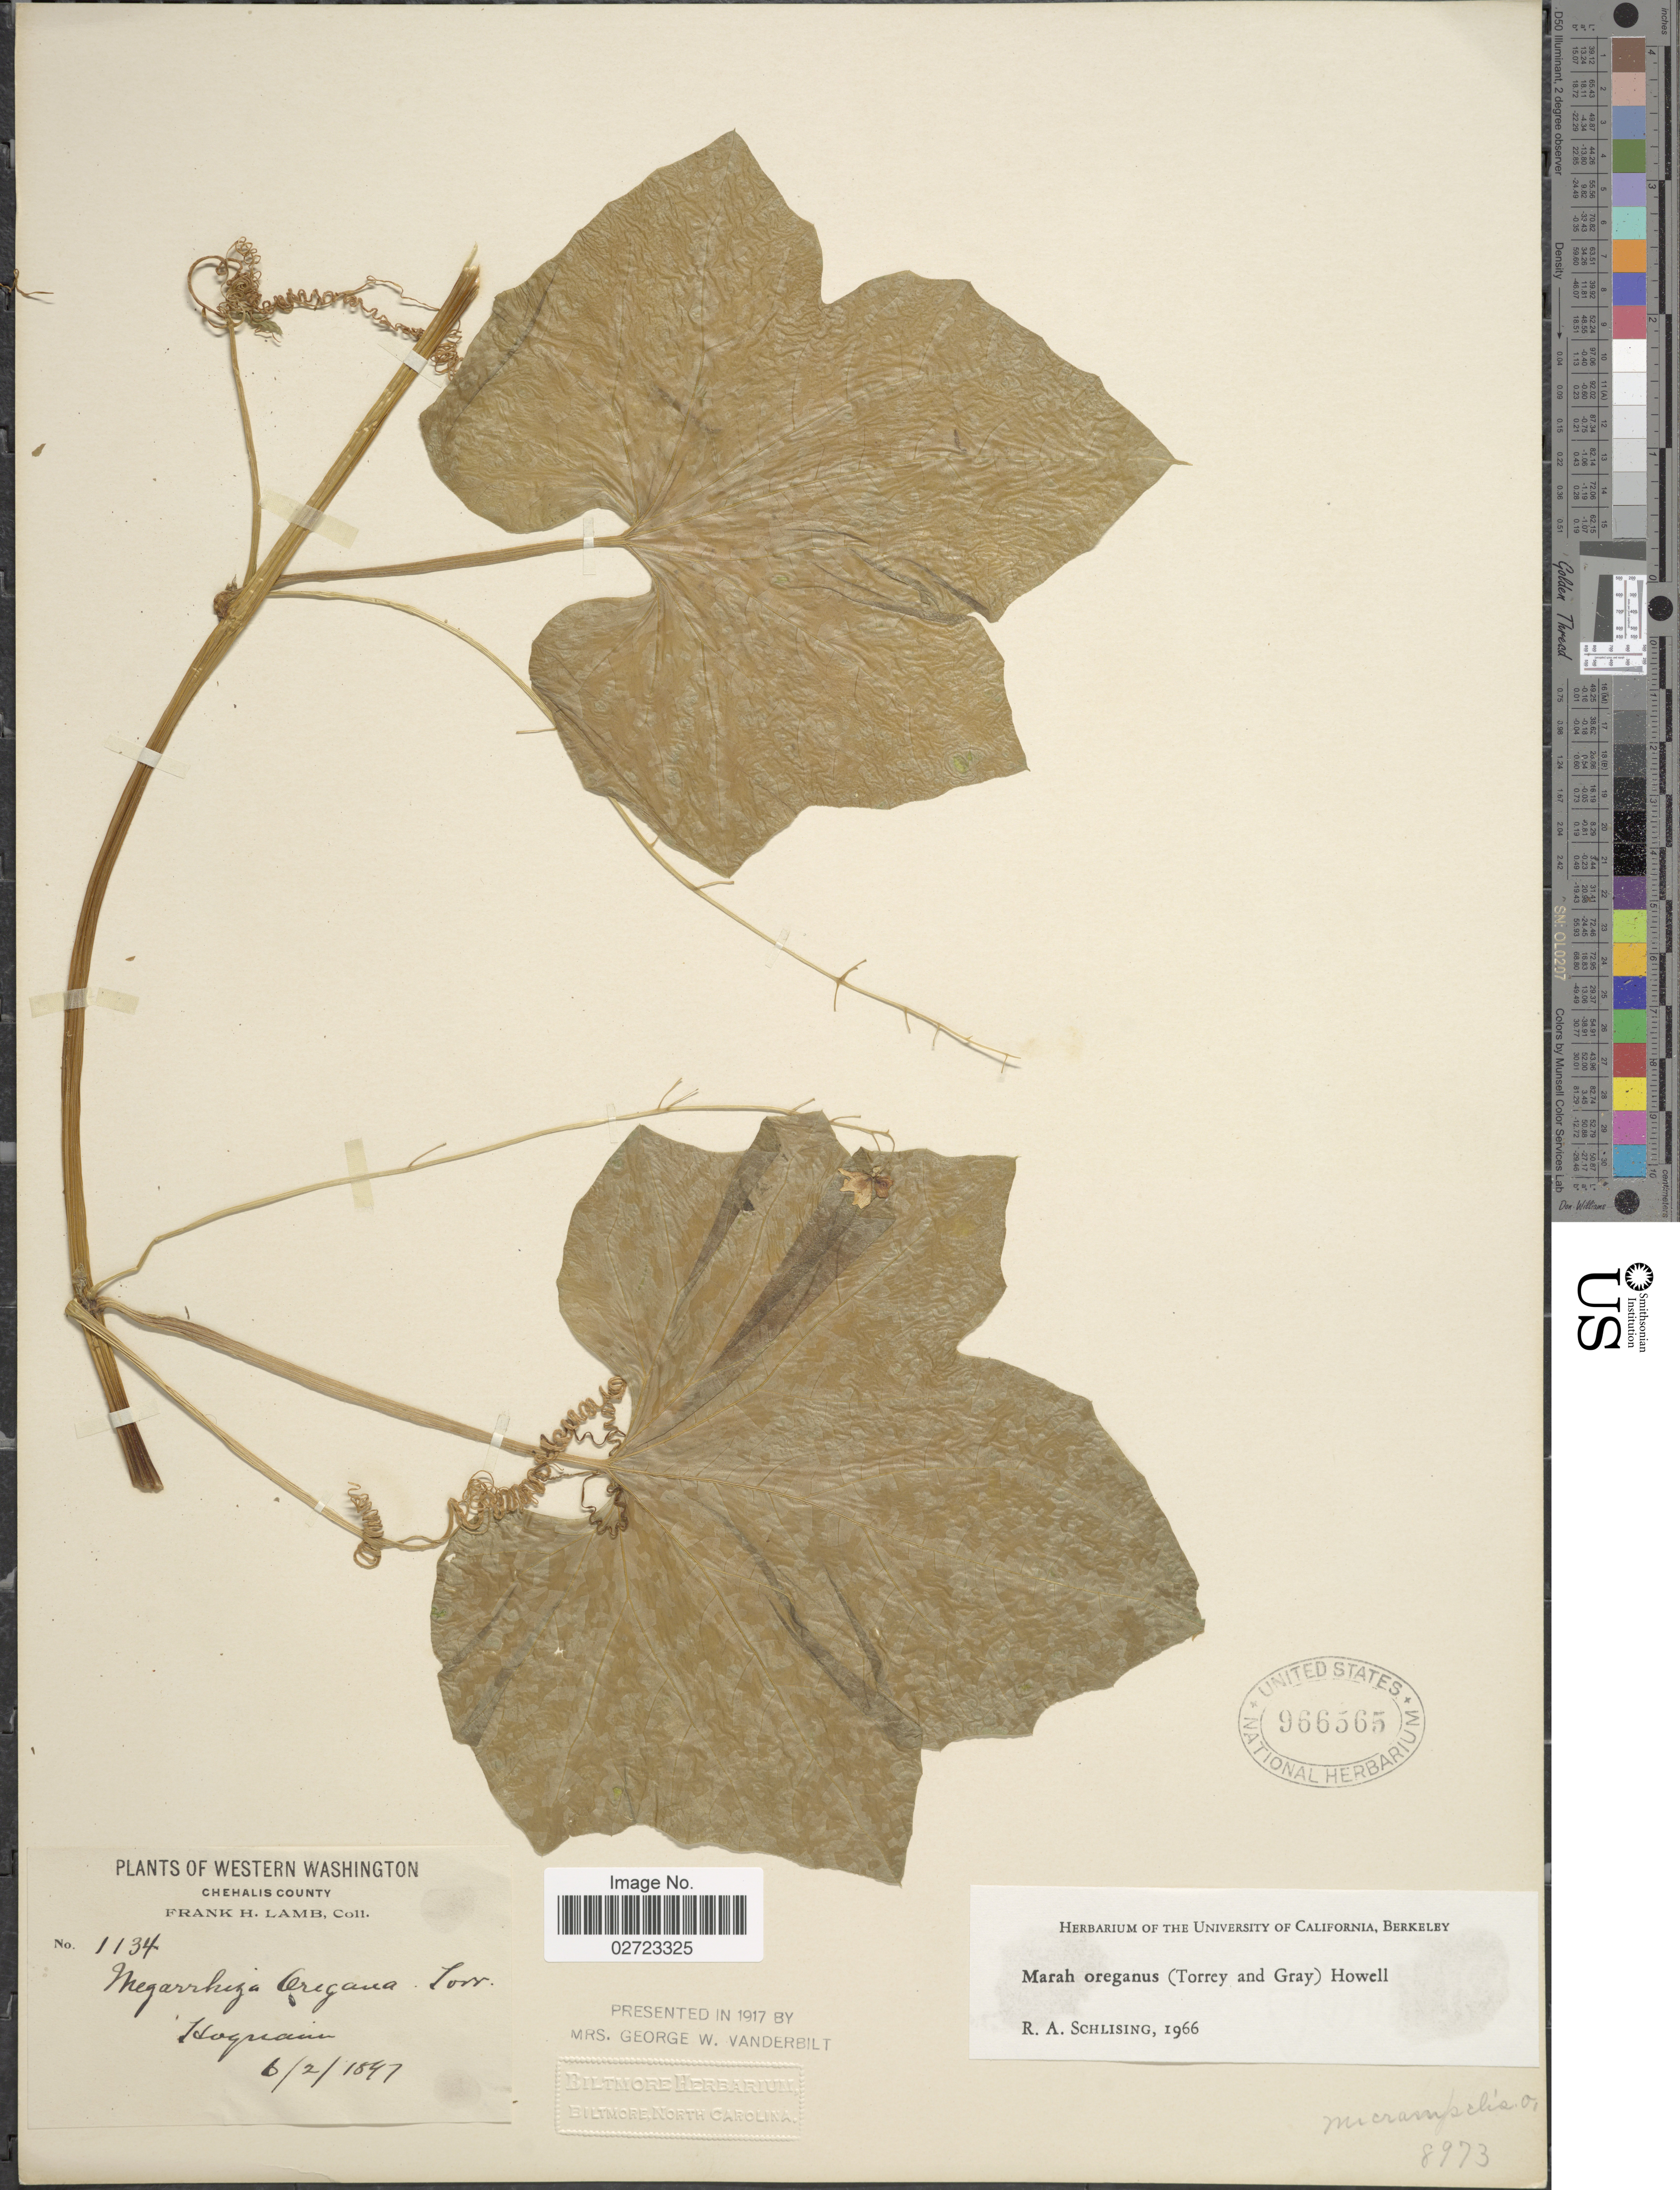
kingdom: Plantae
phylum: Tracheophyta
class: Magnoliopsida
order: Cucurbitales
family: Cucurbitaceae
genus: Marah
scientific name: Marah oregana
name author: (Torr. & A. Gray) Howell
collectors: F. H. Lamb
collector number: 1134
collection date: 1897-06-02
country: United States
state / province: Washington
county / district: Grays Harbor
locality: Hoquaim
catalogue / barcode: US 966565